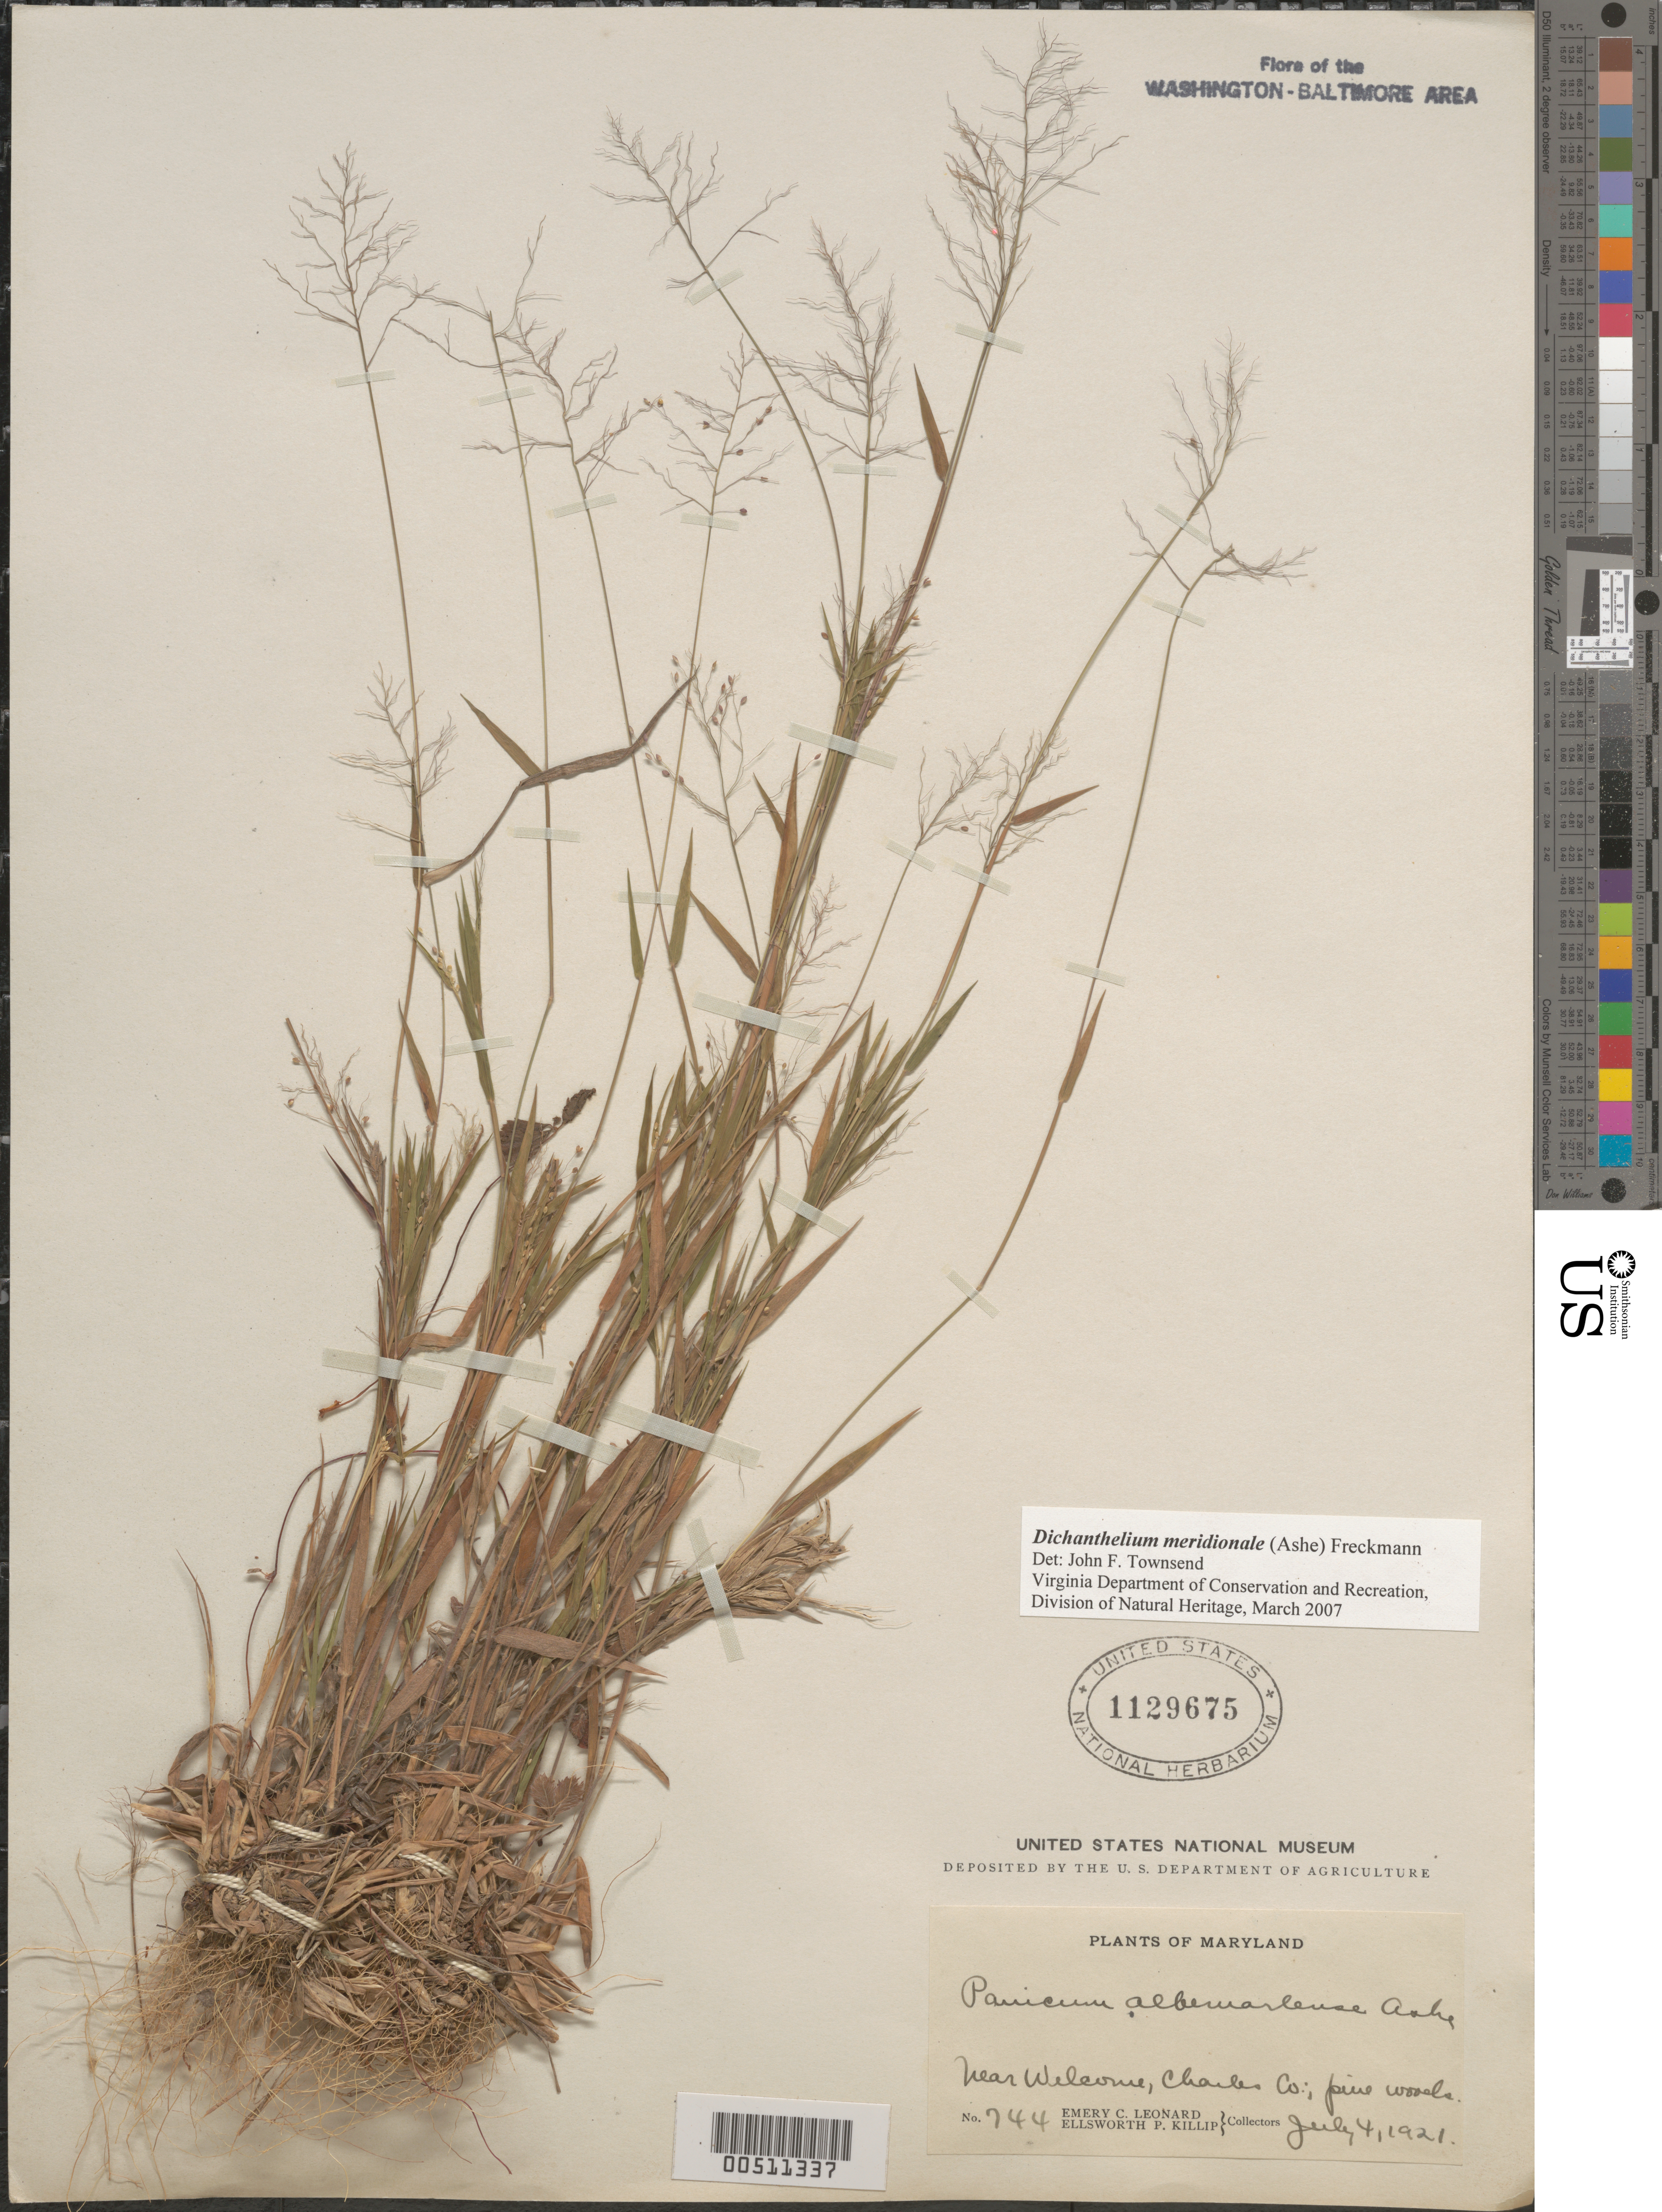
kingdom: Plantae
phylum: Tracheophyta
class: Liliopsida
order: Poales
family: Poaceae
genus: Dichanthelium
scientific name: Dichanthelium meridionale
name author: (Ashe) Freckmann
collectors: E. C. Leonard & E. P. Killip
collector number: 744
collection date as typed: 04 Jul 1921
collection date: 1921-07-04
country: United States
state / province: Maryland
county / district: Charles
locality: Near Welcome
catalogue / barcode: US 1129675